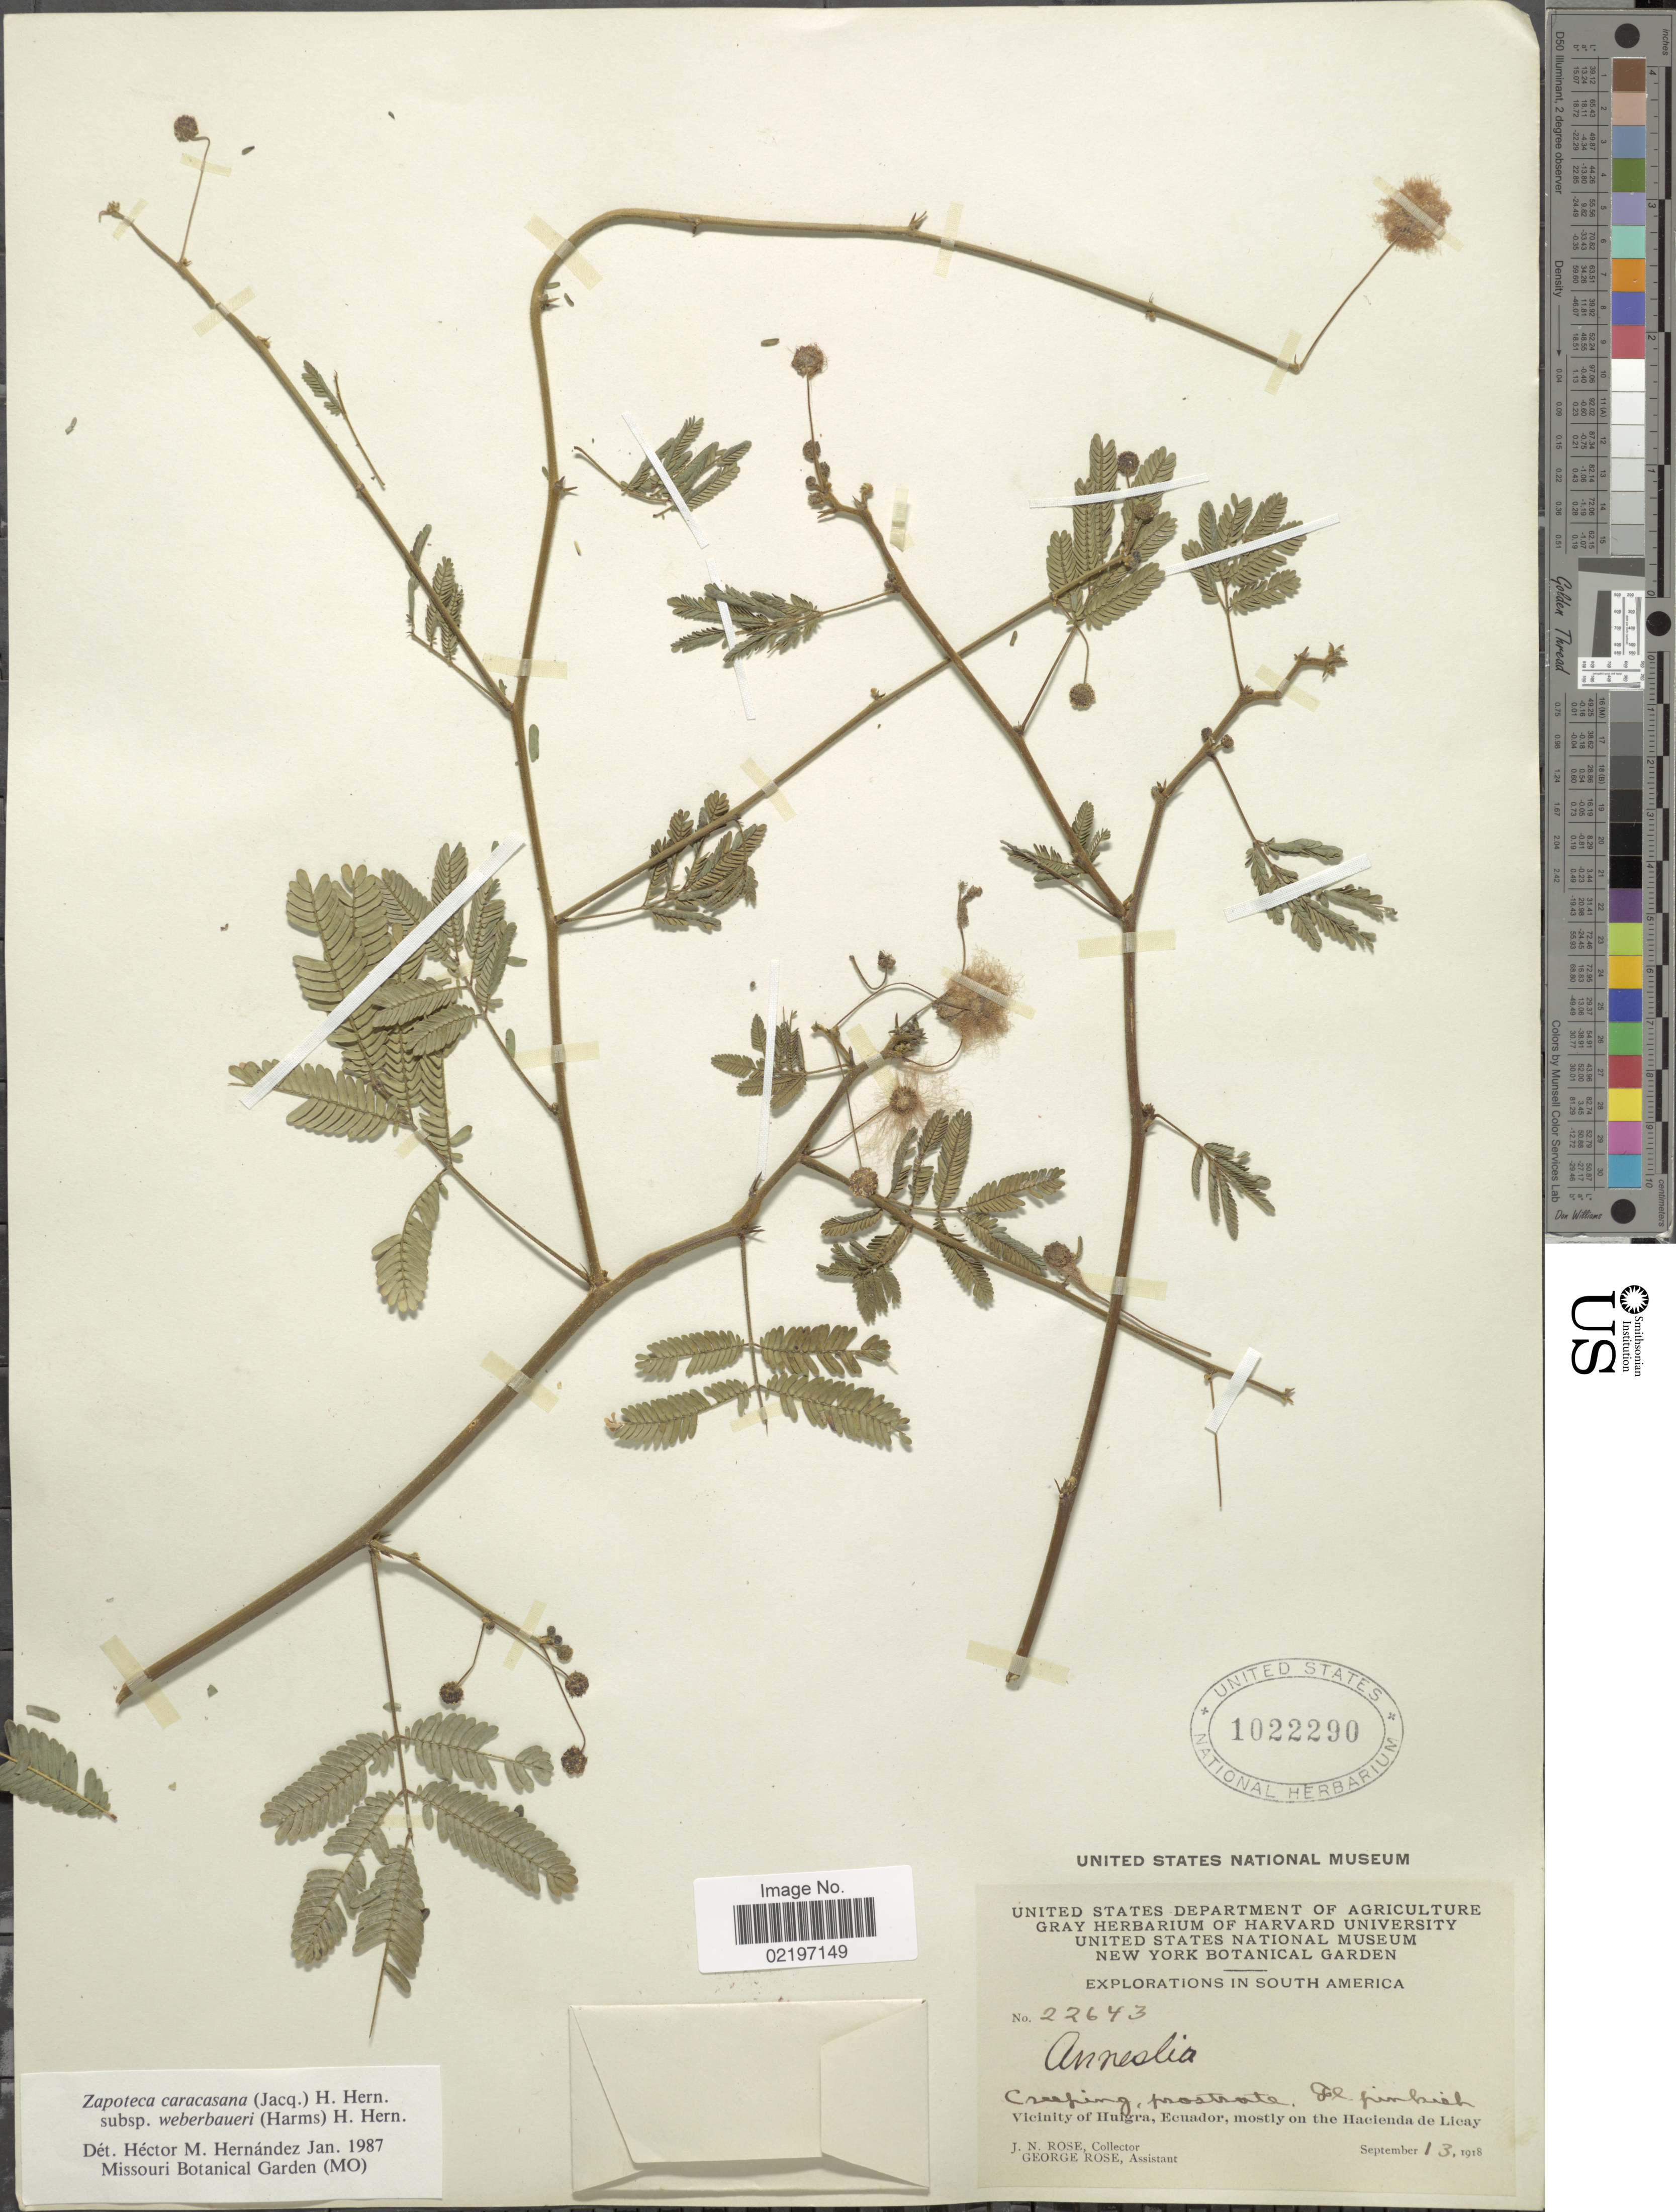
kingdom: Plantae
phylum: Tracheophyta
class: Magnoliopsida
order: Fabales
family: Fabaceae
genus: Zapoteca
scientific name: Zapoteca caracasana subsp. weberbaueri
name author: (Harms) H.M. Hern.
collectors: J. N. Rose & G. Rose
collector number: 22643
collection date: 1918-09-13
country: Ecuador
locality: Vicinity of Huigra, mostly on the Hacienda de Licay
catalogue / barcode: US 1022290